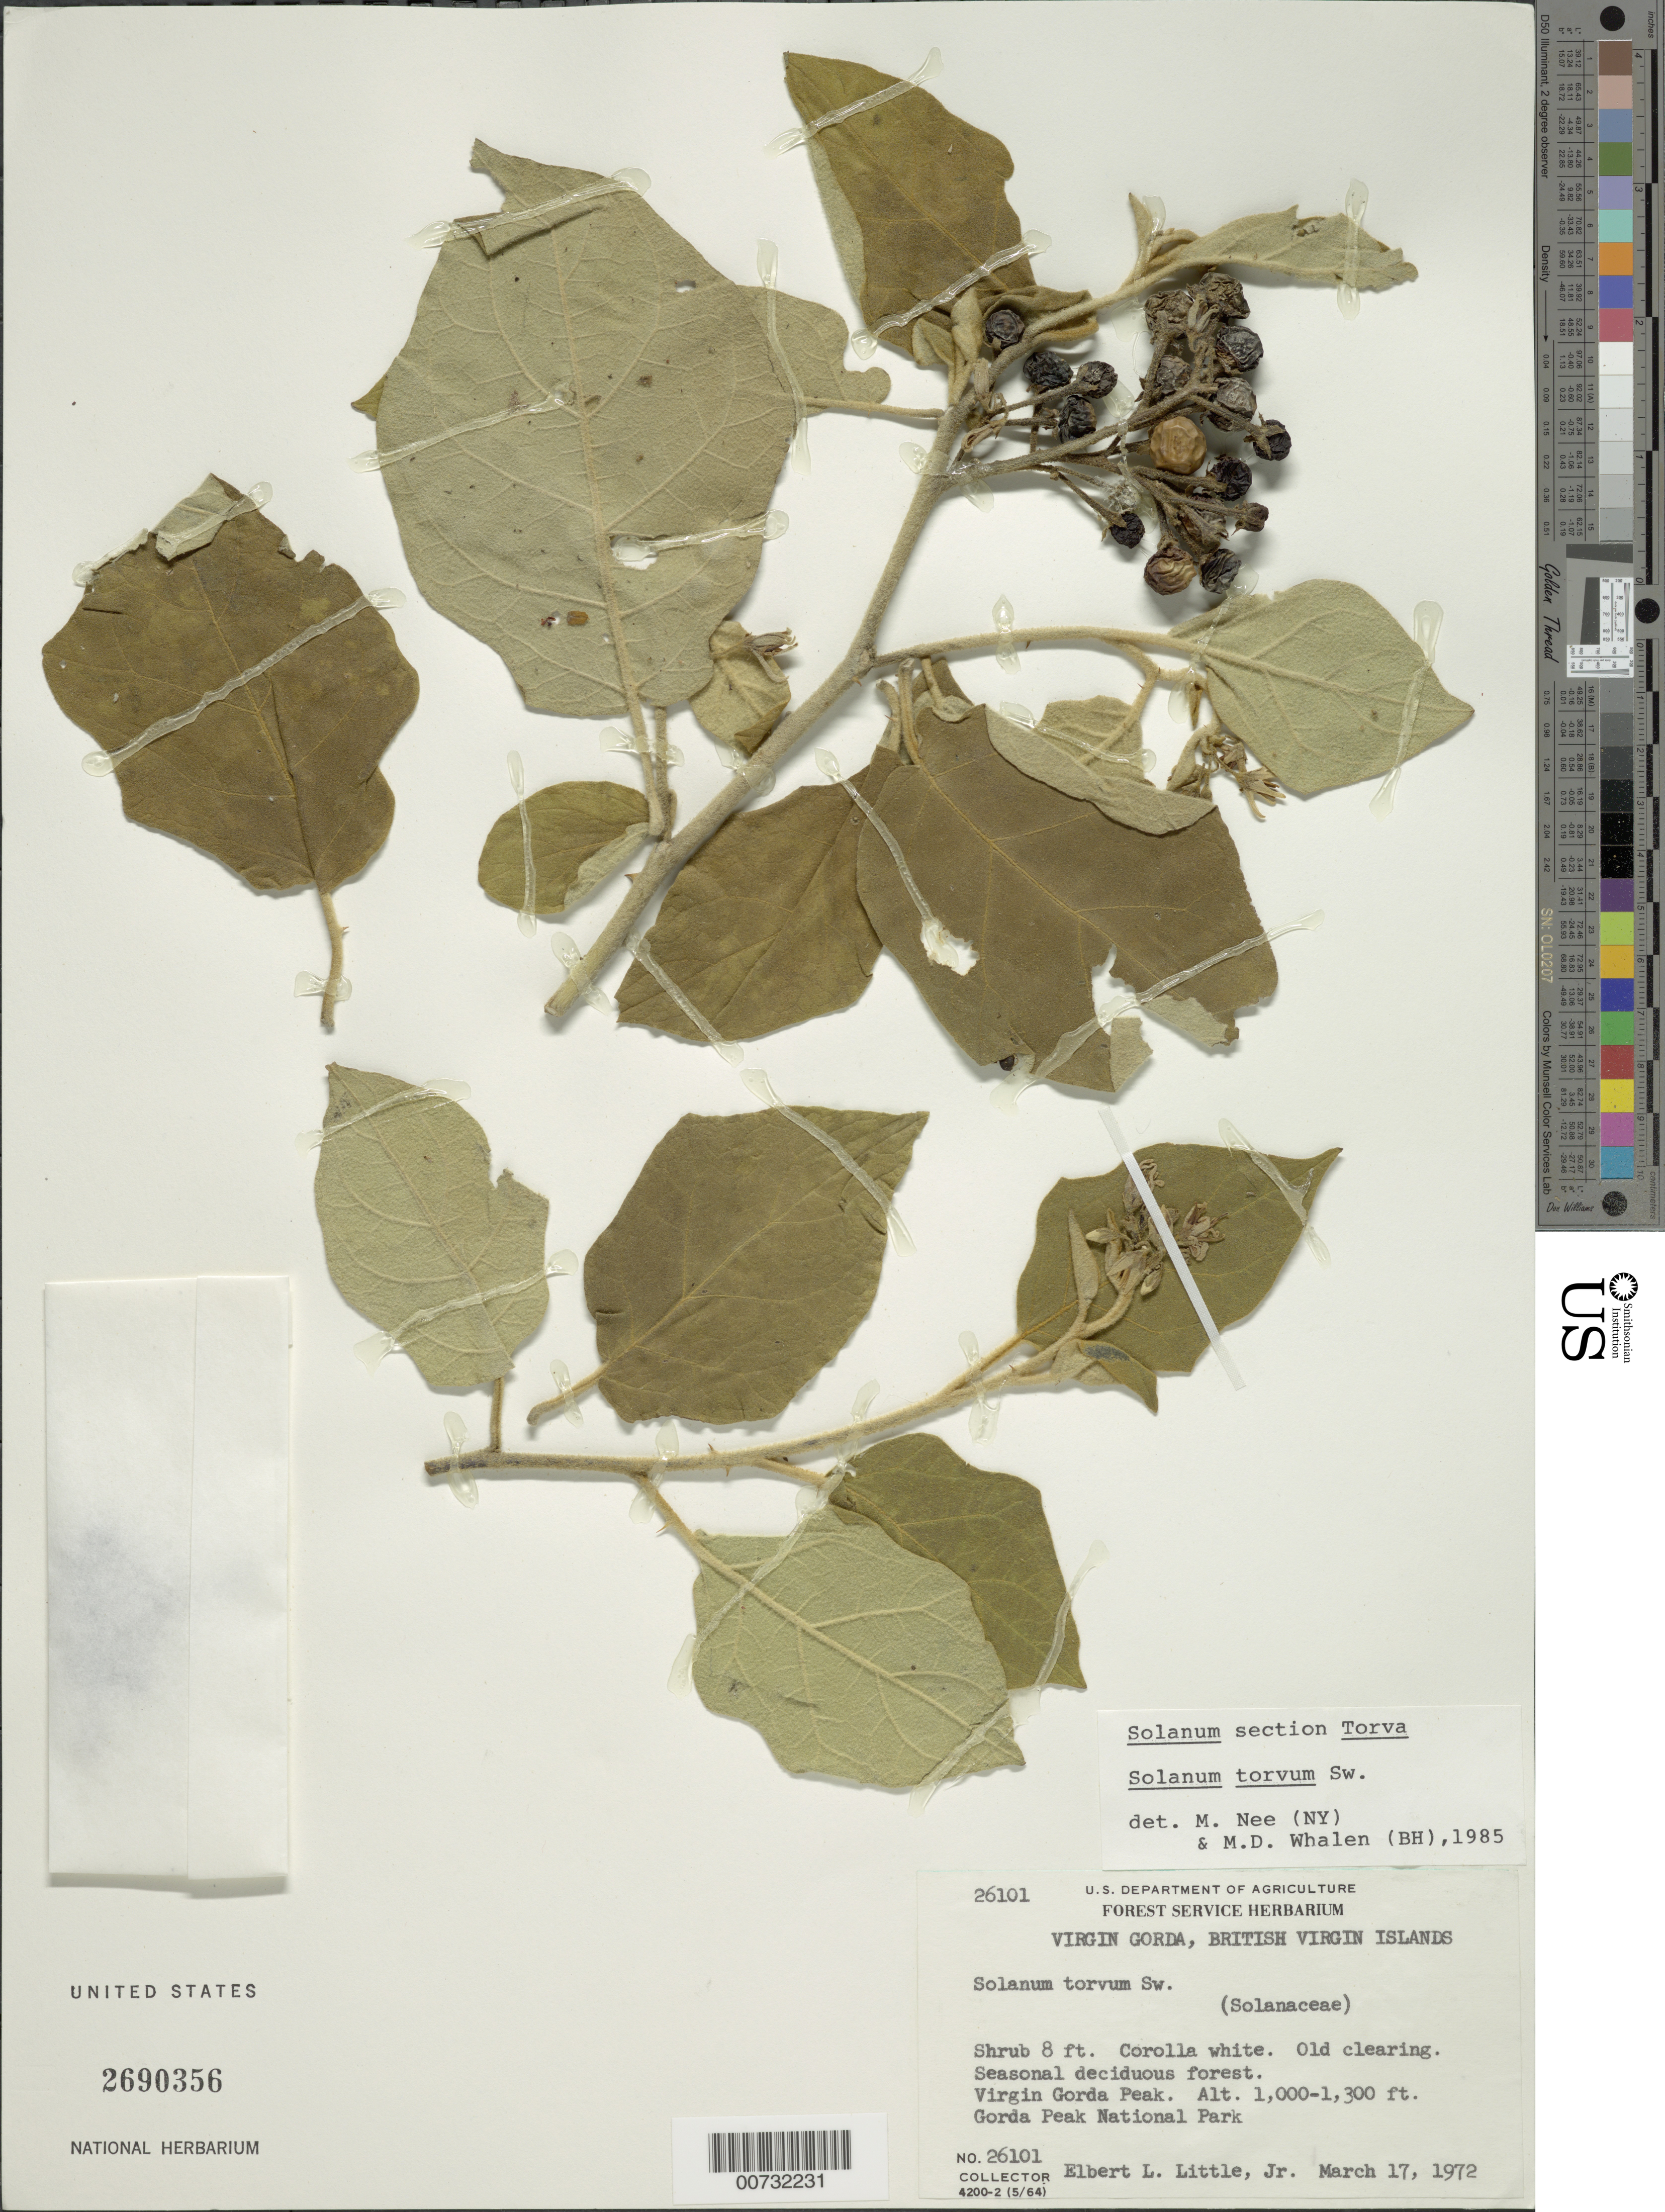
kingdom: Plantae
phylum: Tracheophyta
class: Magnoliopsida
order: Solanales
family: Solanaceae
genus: Solanum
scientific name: Solanum torvum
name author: Sw.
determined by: Nee, Michael H.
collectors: E. L. Little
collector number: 26101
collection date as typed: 17 Mar 1972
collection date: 1972-03-17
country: British Virgin Islands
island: Virgin Gorda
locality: Virgin Gorda Peak, Gorda Peak Natl. Park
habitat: Seasonal deciduous forest, old clearing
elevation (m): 305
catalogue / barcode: US 2690356